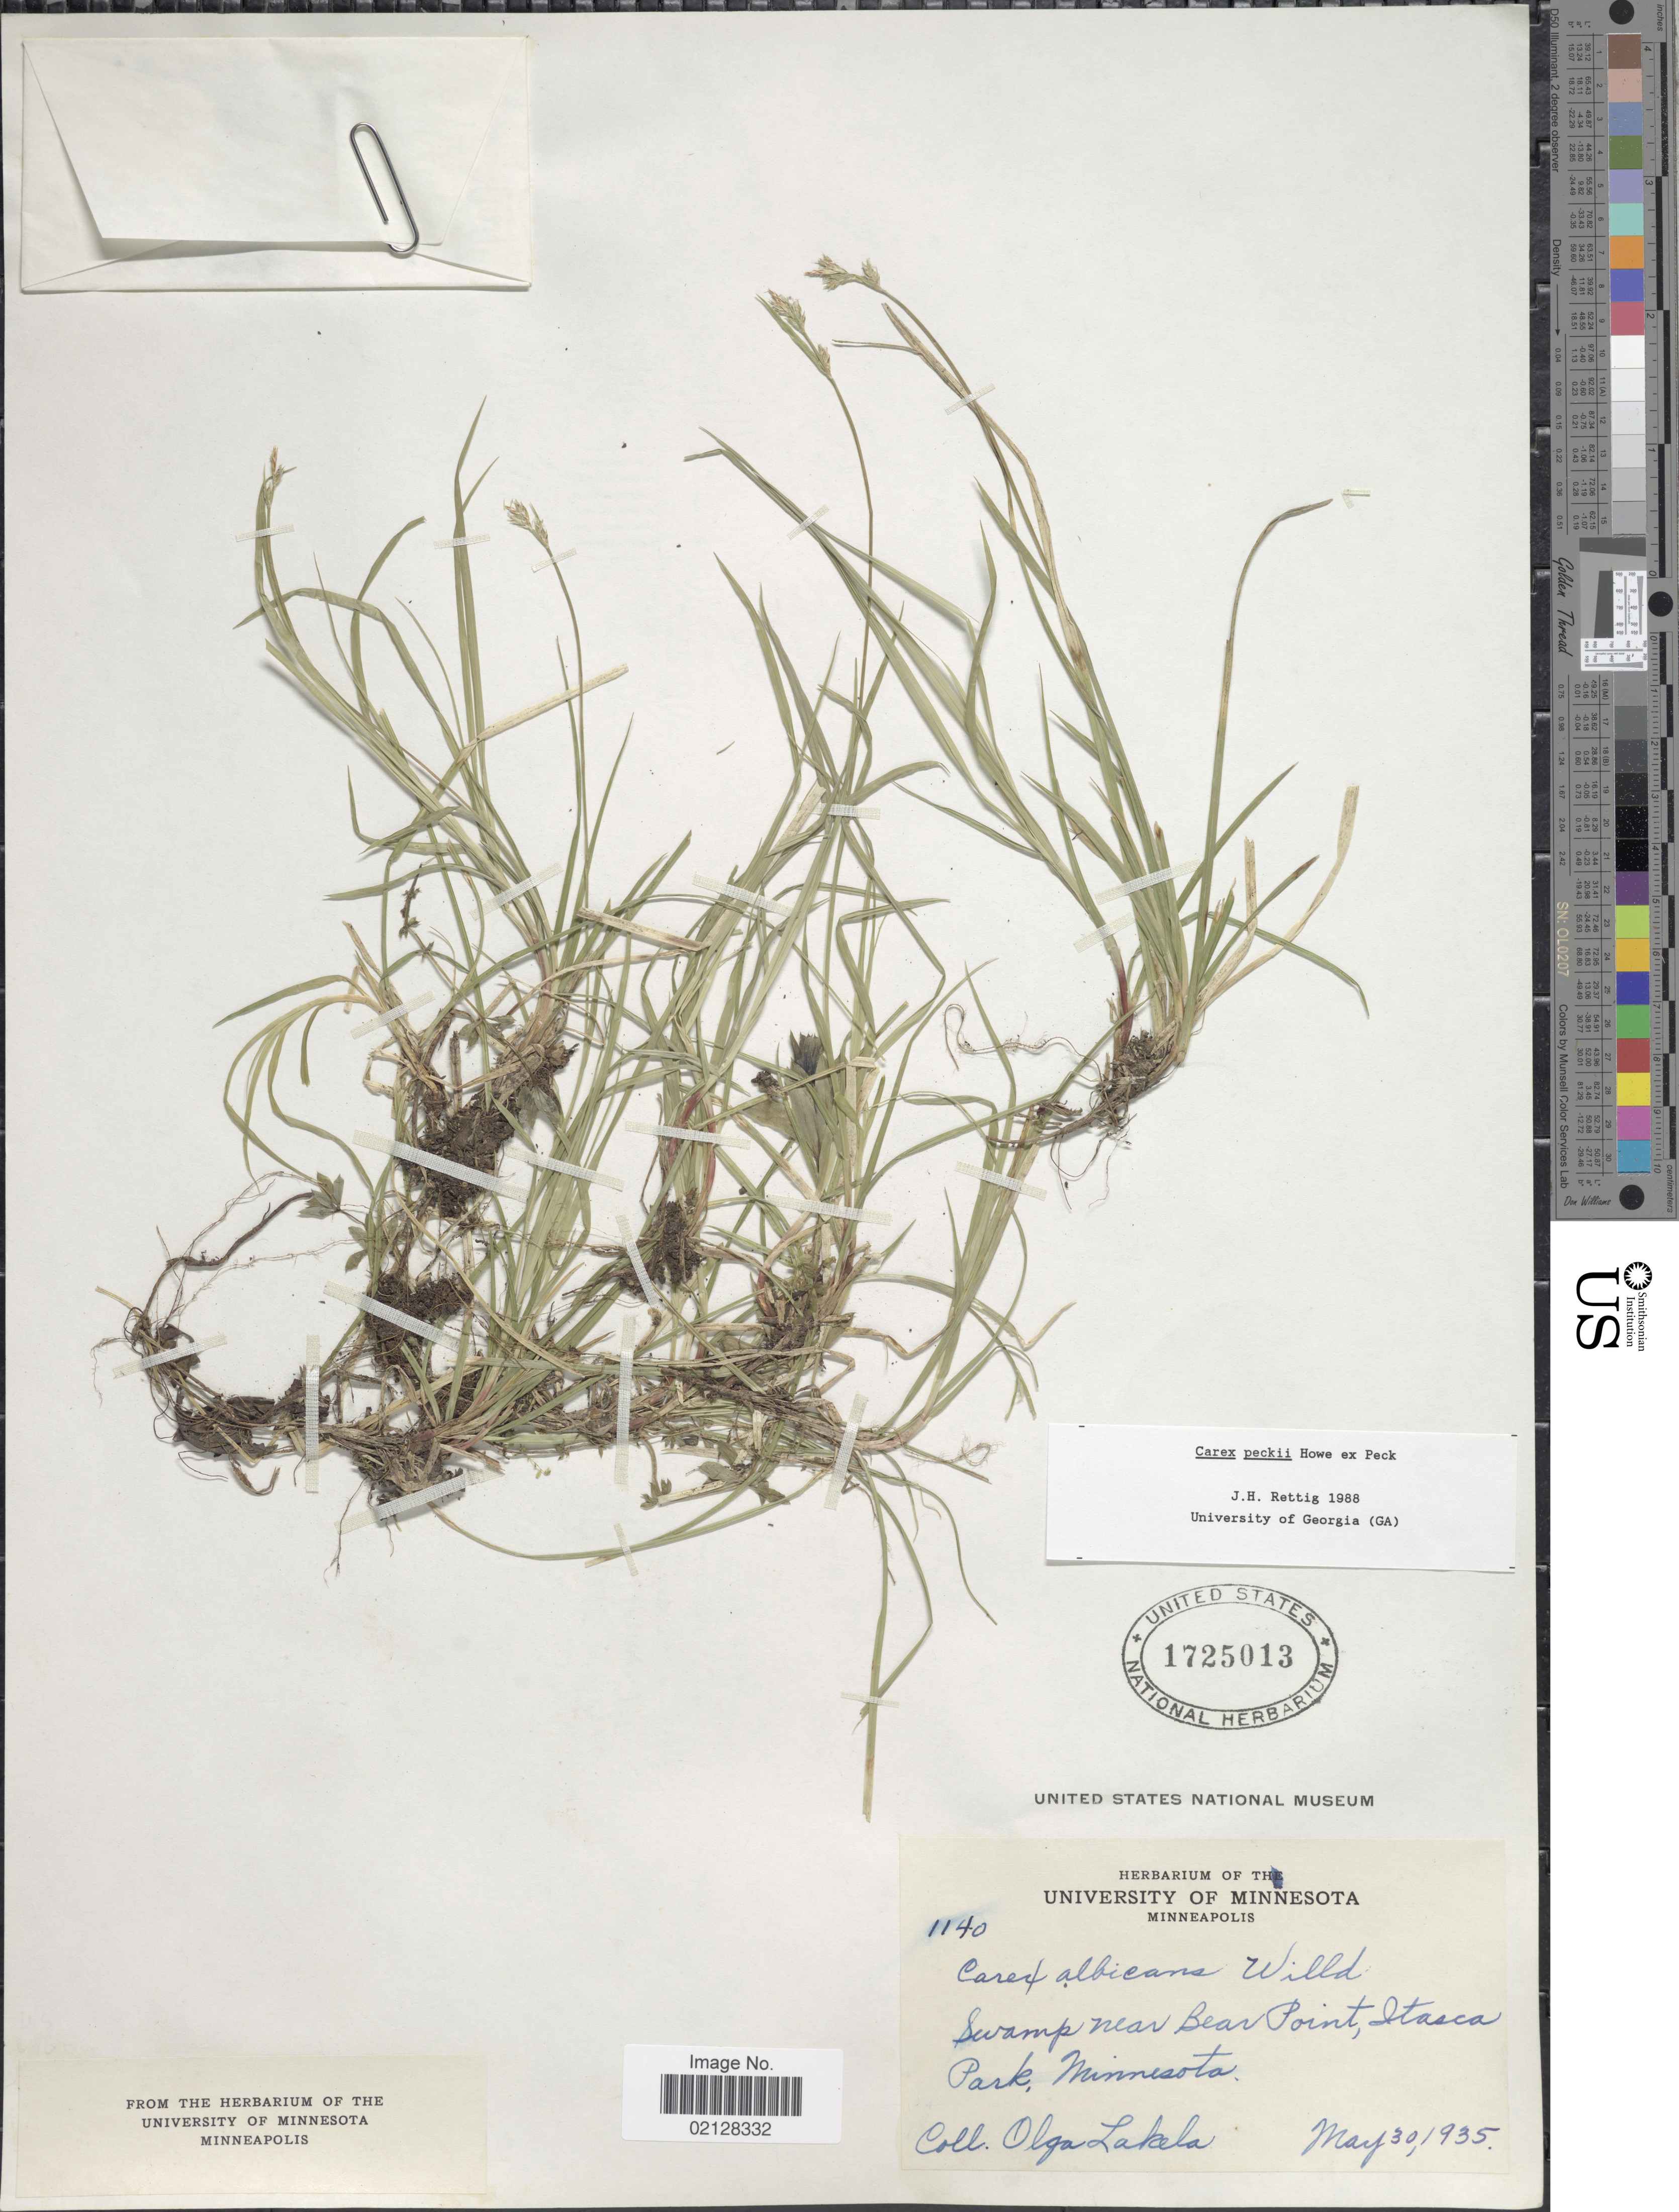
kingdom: Plantae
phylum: Tracheophyta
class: Liliopsida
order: Poales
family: Cyperaceae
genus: Carex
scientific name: Carex peckii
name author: Howe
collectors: O. K. Lakela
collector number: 1140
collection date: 1935-05-30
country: United States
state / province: Minnesota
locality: Swamp near Near Point, Itasca Park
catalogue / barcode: US 1725013